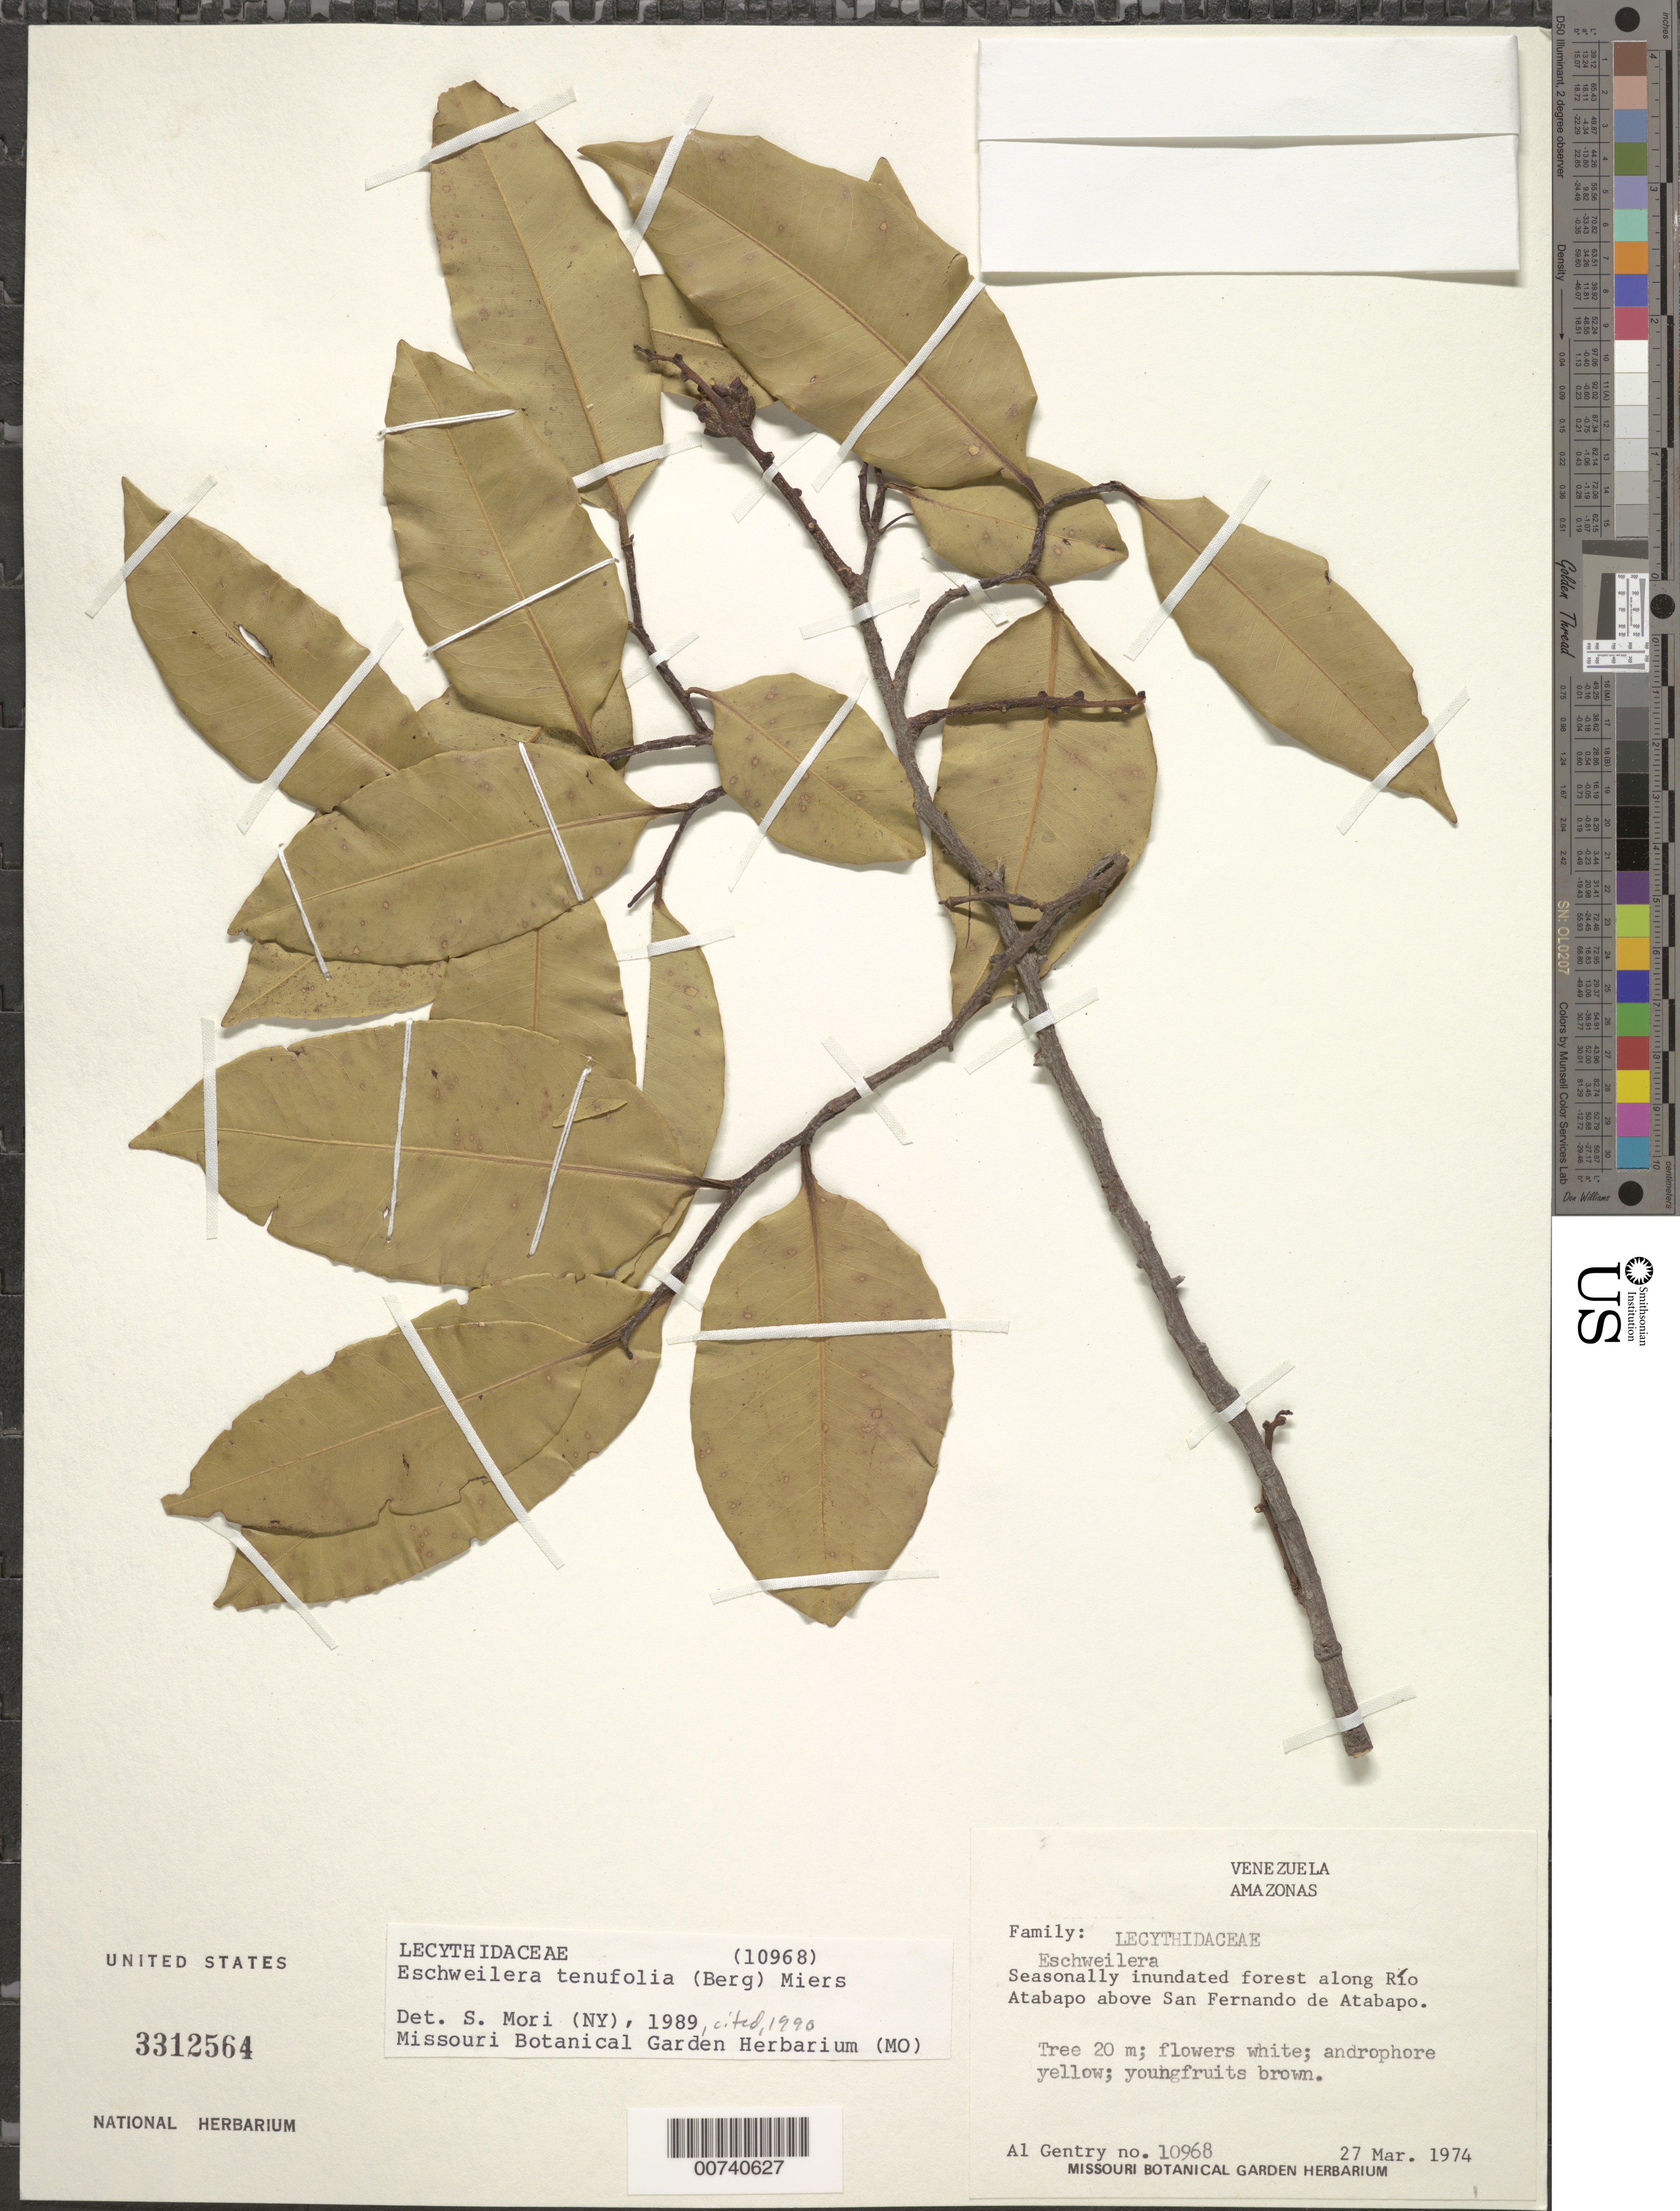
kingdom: Plantae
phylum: Tracheophyta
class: Magnoliopsida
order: Ericales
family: Lecythidaceae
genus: Eschweilera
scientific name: Eschweilera tenuifolia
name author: (O. Berg) Miers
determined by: Mori, Scott A.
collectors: A. H. Gentry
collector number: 10968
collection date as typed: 27-Mar-74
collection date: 1974-03-27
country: Venezuela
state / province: Amazonas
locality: Río Atabapo, just above San Fernando de Atabapo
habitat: Seasonally inundated forest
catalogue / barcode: US 3312564